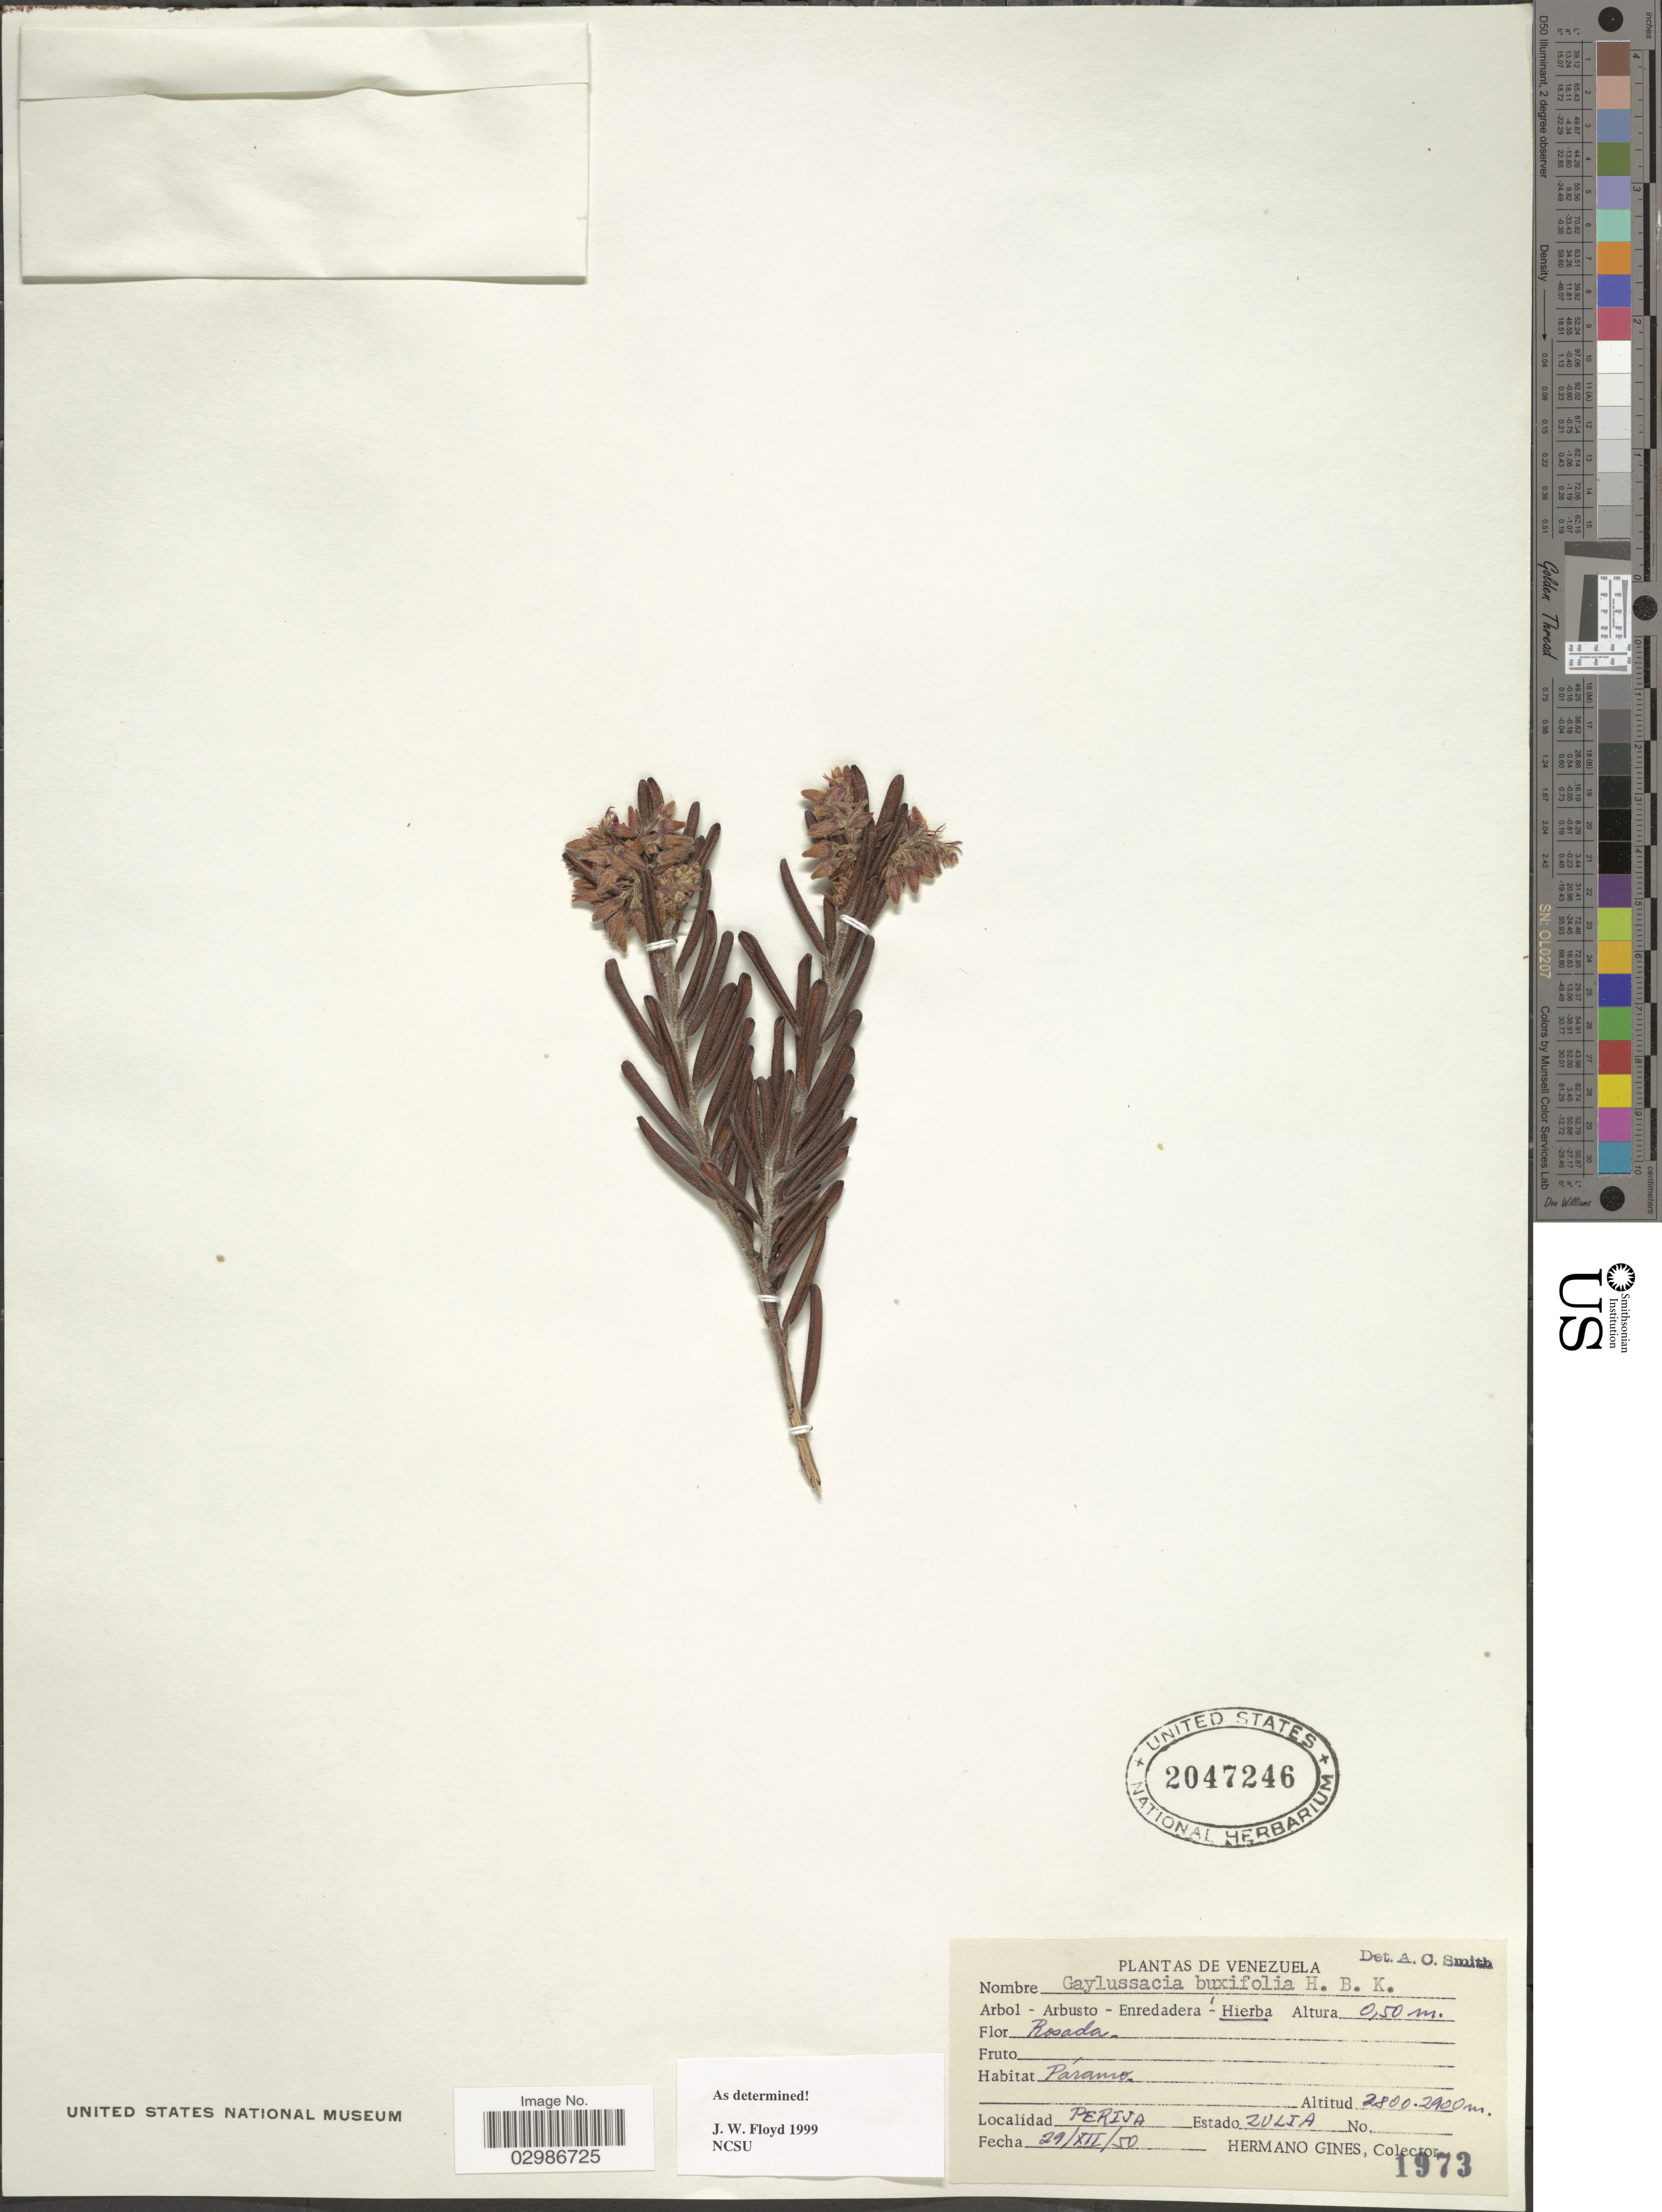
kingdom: Plantae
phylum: Tracheophyta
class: Magnoliopsida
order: Ericales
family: Ericaceae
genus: Gaylussacia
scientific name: Gaylussacia buxifolia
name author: Kunth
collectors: Bro. Gines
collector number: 1973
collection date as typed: Transcribed d/m/y: 29/12/50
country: Venezuela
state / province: Zulia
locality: Perija.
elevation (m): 2800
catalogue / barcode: US 2047246